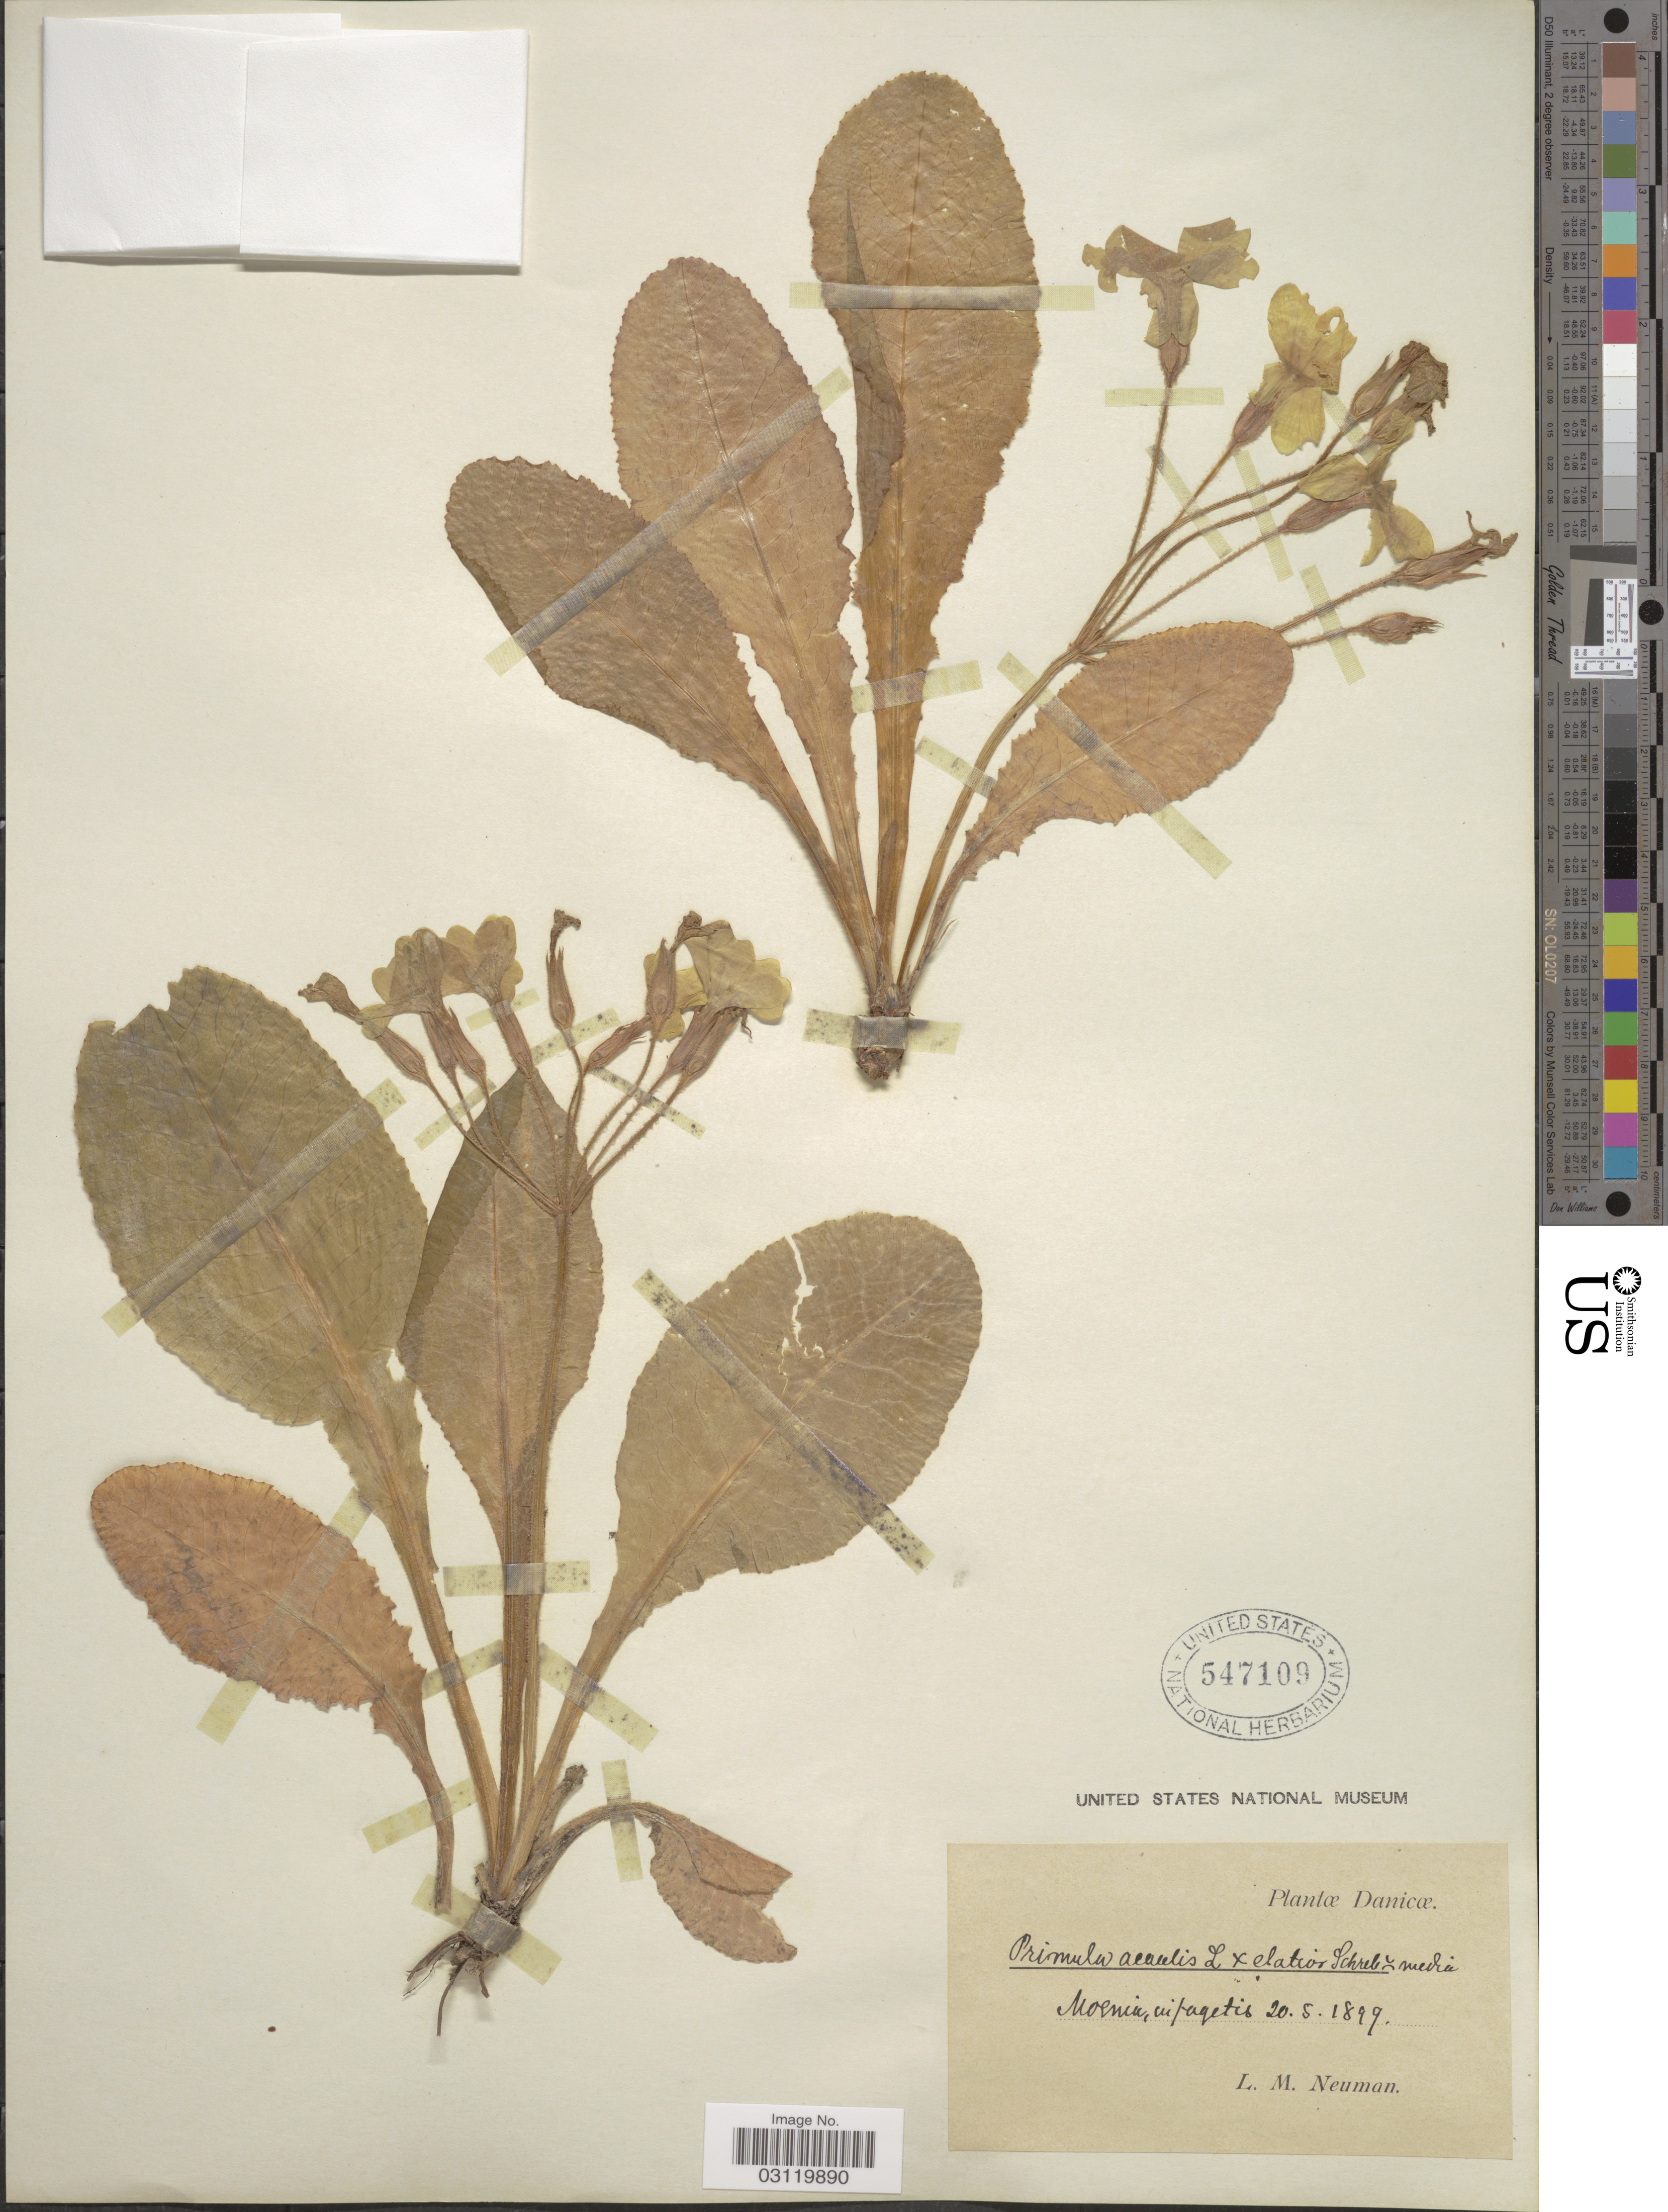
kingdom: Plantae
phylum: Tracheophyta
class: Magnoliopsida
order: Ericales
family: Primulaceae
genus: Primula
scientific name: Primula acaulis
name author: (L.) Hill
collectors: L. Neuman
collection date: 1899-05-20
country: Denmark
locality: Danicæ, Moenia in fagetis.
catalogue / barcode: US 547109